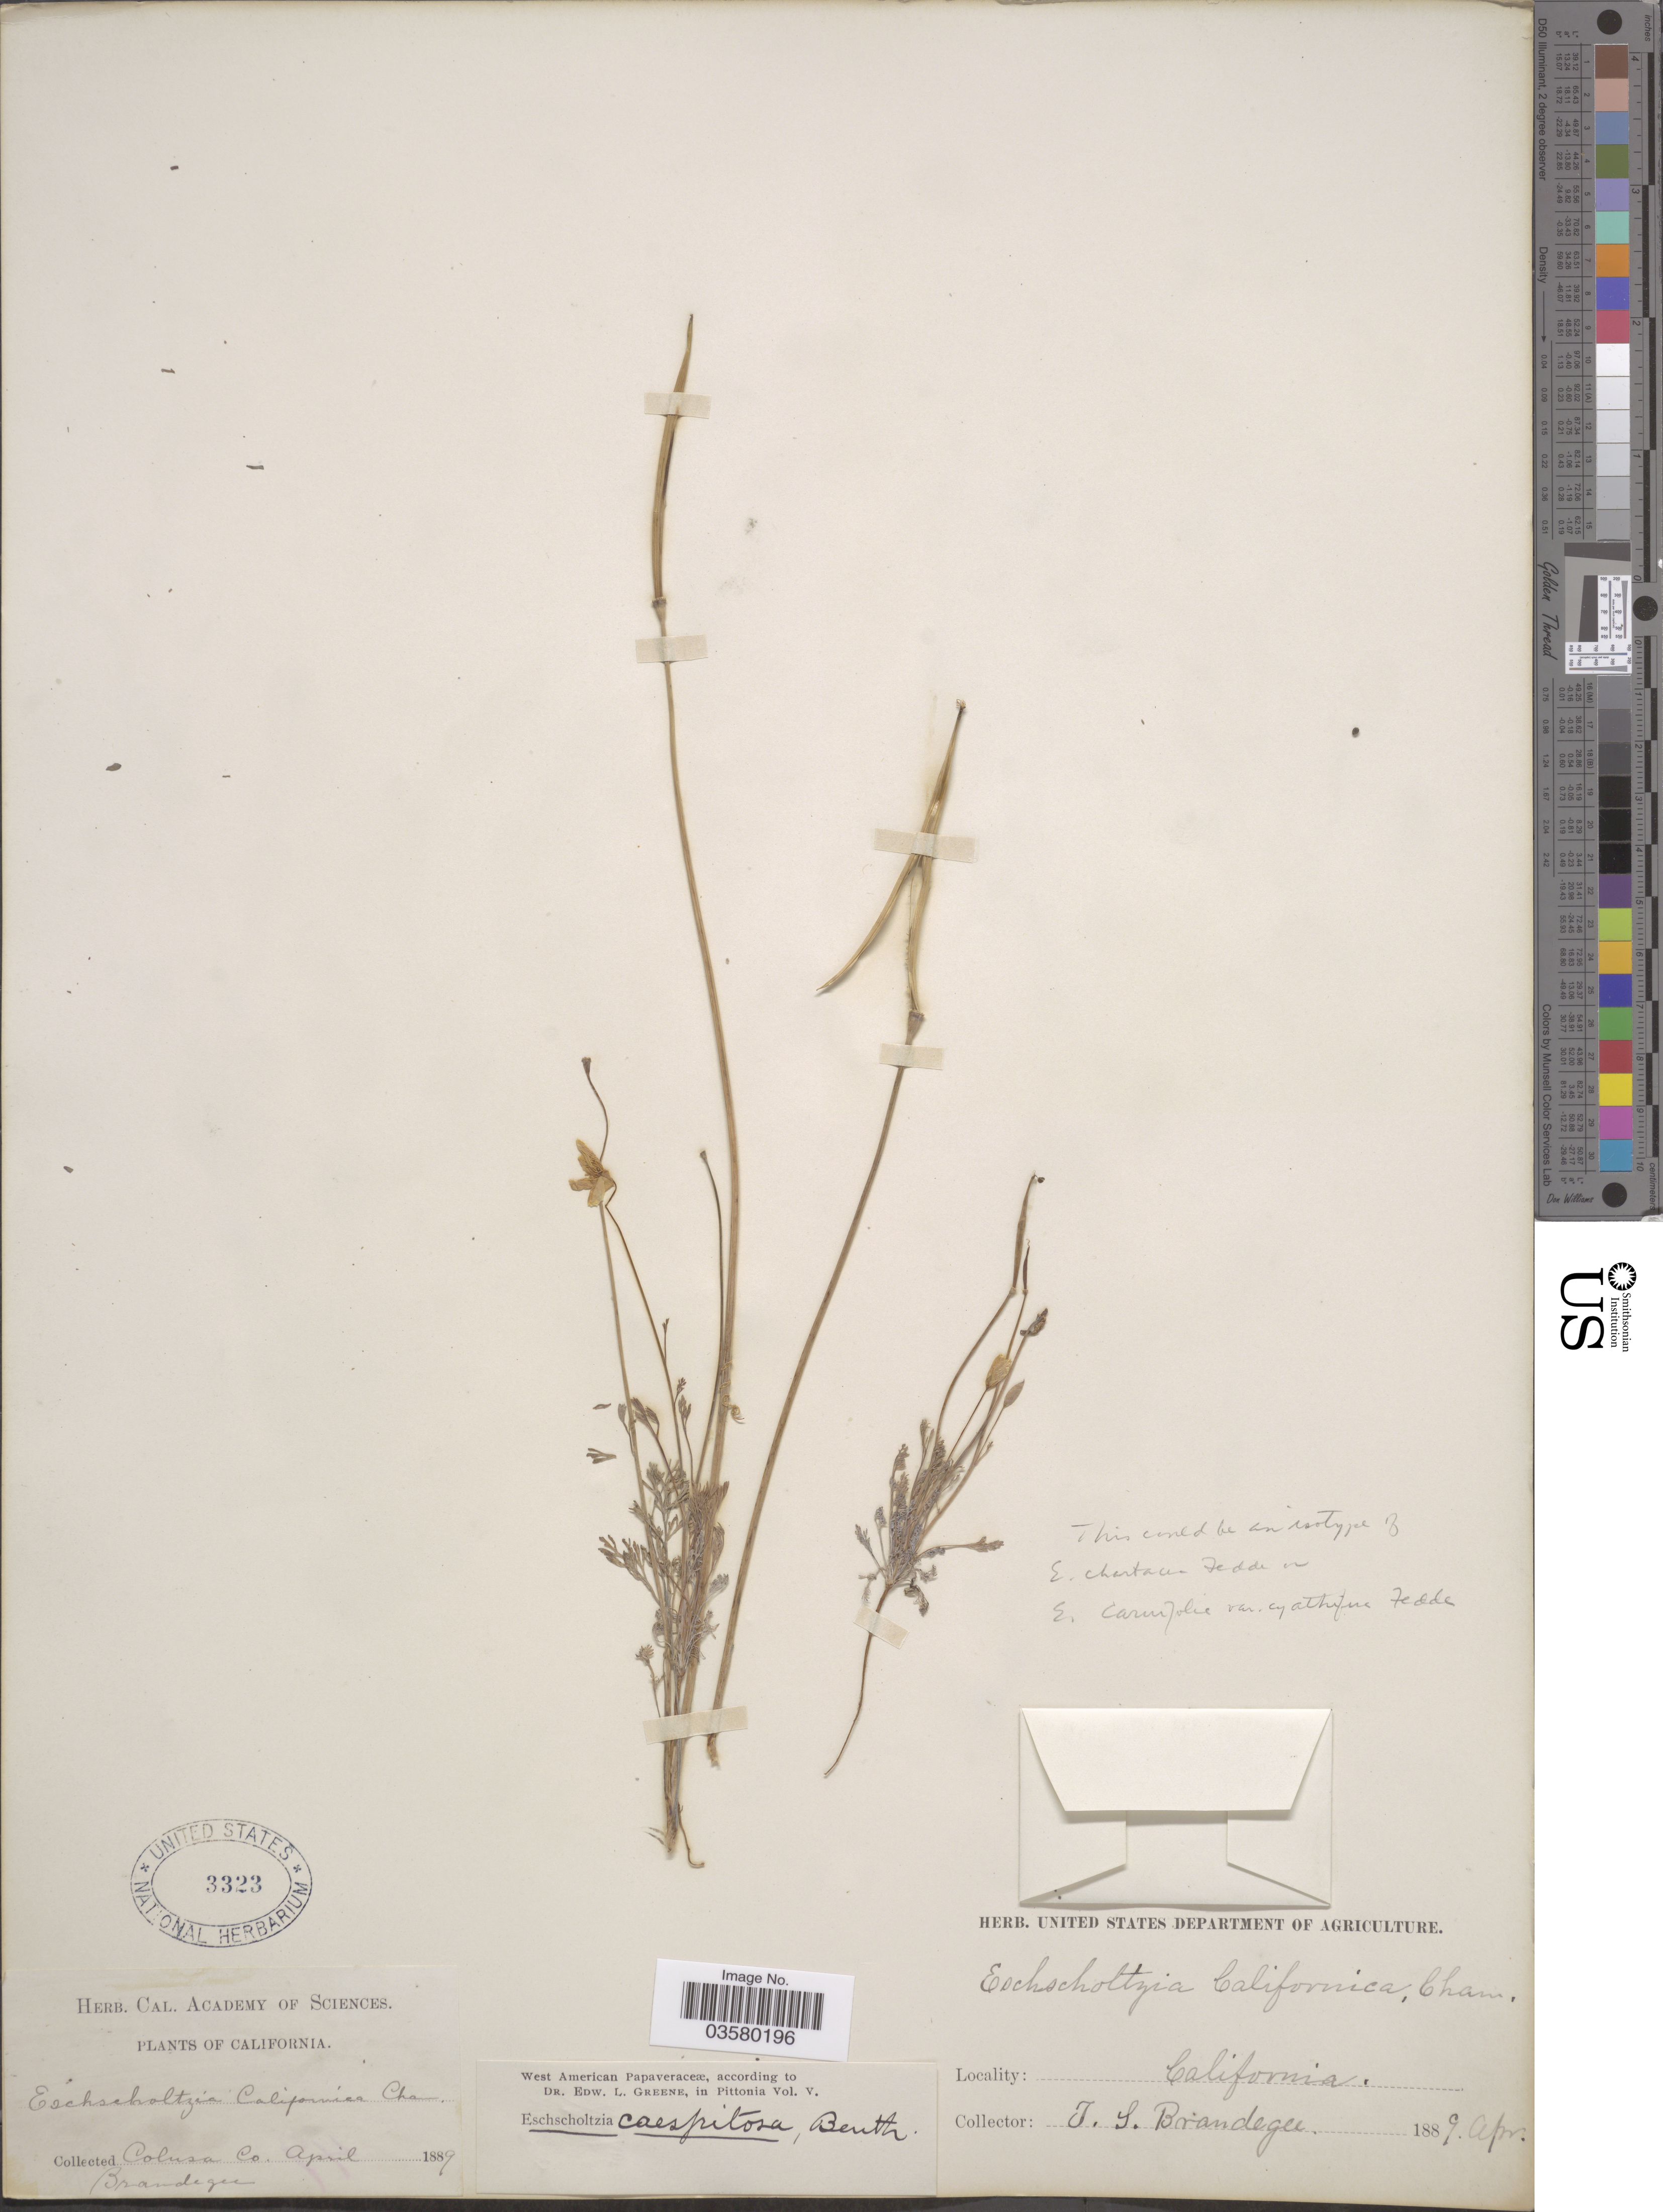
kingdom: Plantae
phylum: Tracheophyta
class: Magnoliopsida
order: Ranunculales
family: Papaveraceae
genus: Eschscholzia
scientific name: Eschscholzia caespitosa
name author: Benth.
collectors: T. S. Brandegee (herbarium)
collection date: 1889-04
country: United States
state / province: California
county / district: Colusa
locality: Colusa Co.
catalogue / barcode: US 3323